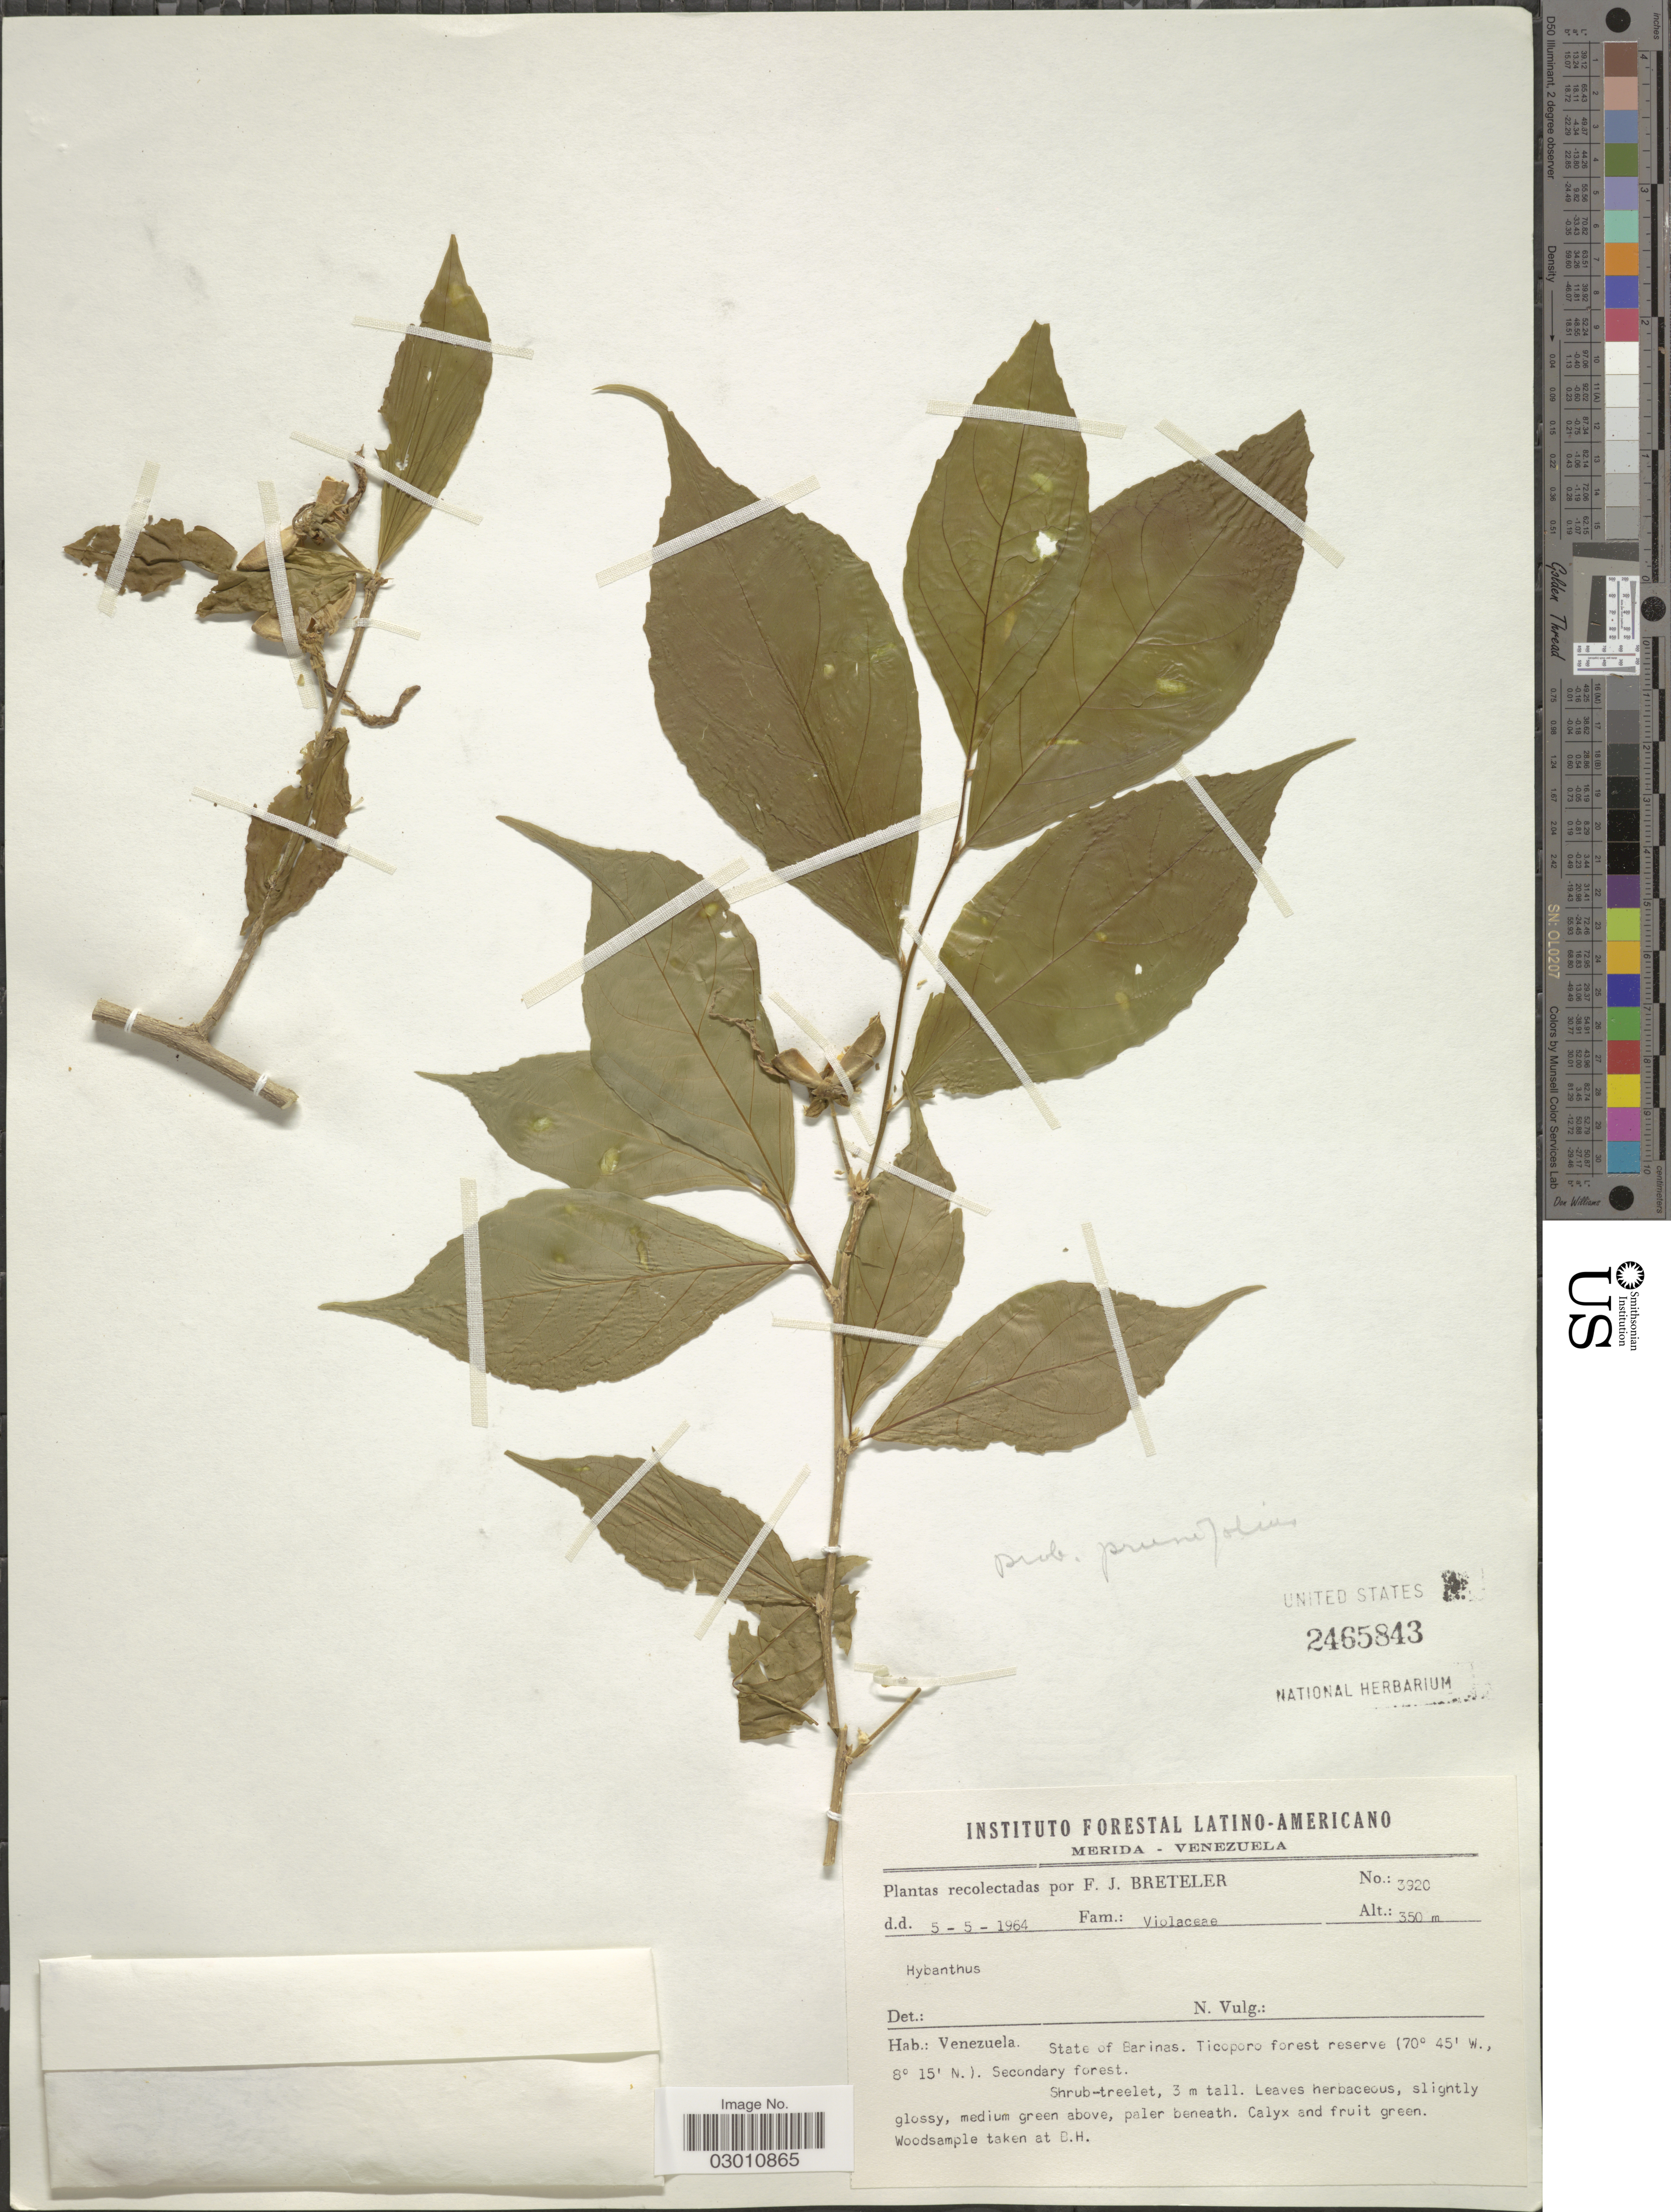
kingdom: Plantae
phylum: Tracheophyta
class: Magnoliopsida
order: Malpighiales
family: Violaceae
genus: Pombalia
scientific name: Pombalia prunifolia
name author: (Humb. & Bonpl. ex Willd.) Paula-Souza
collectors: F. J. Breteler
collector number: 3920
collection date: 1964-05-05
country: Venezuela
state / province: Barinas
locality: Ticoporo forest reserve.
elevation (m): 350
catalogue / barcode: US 2465843